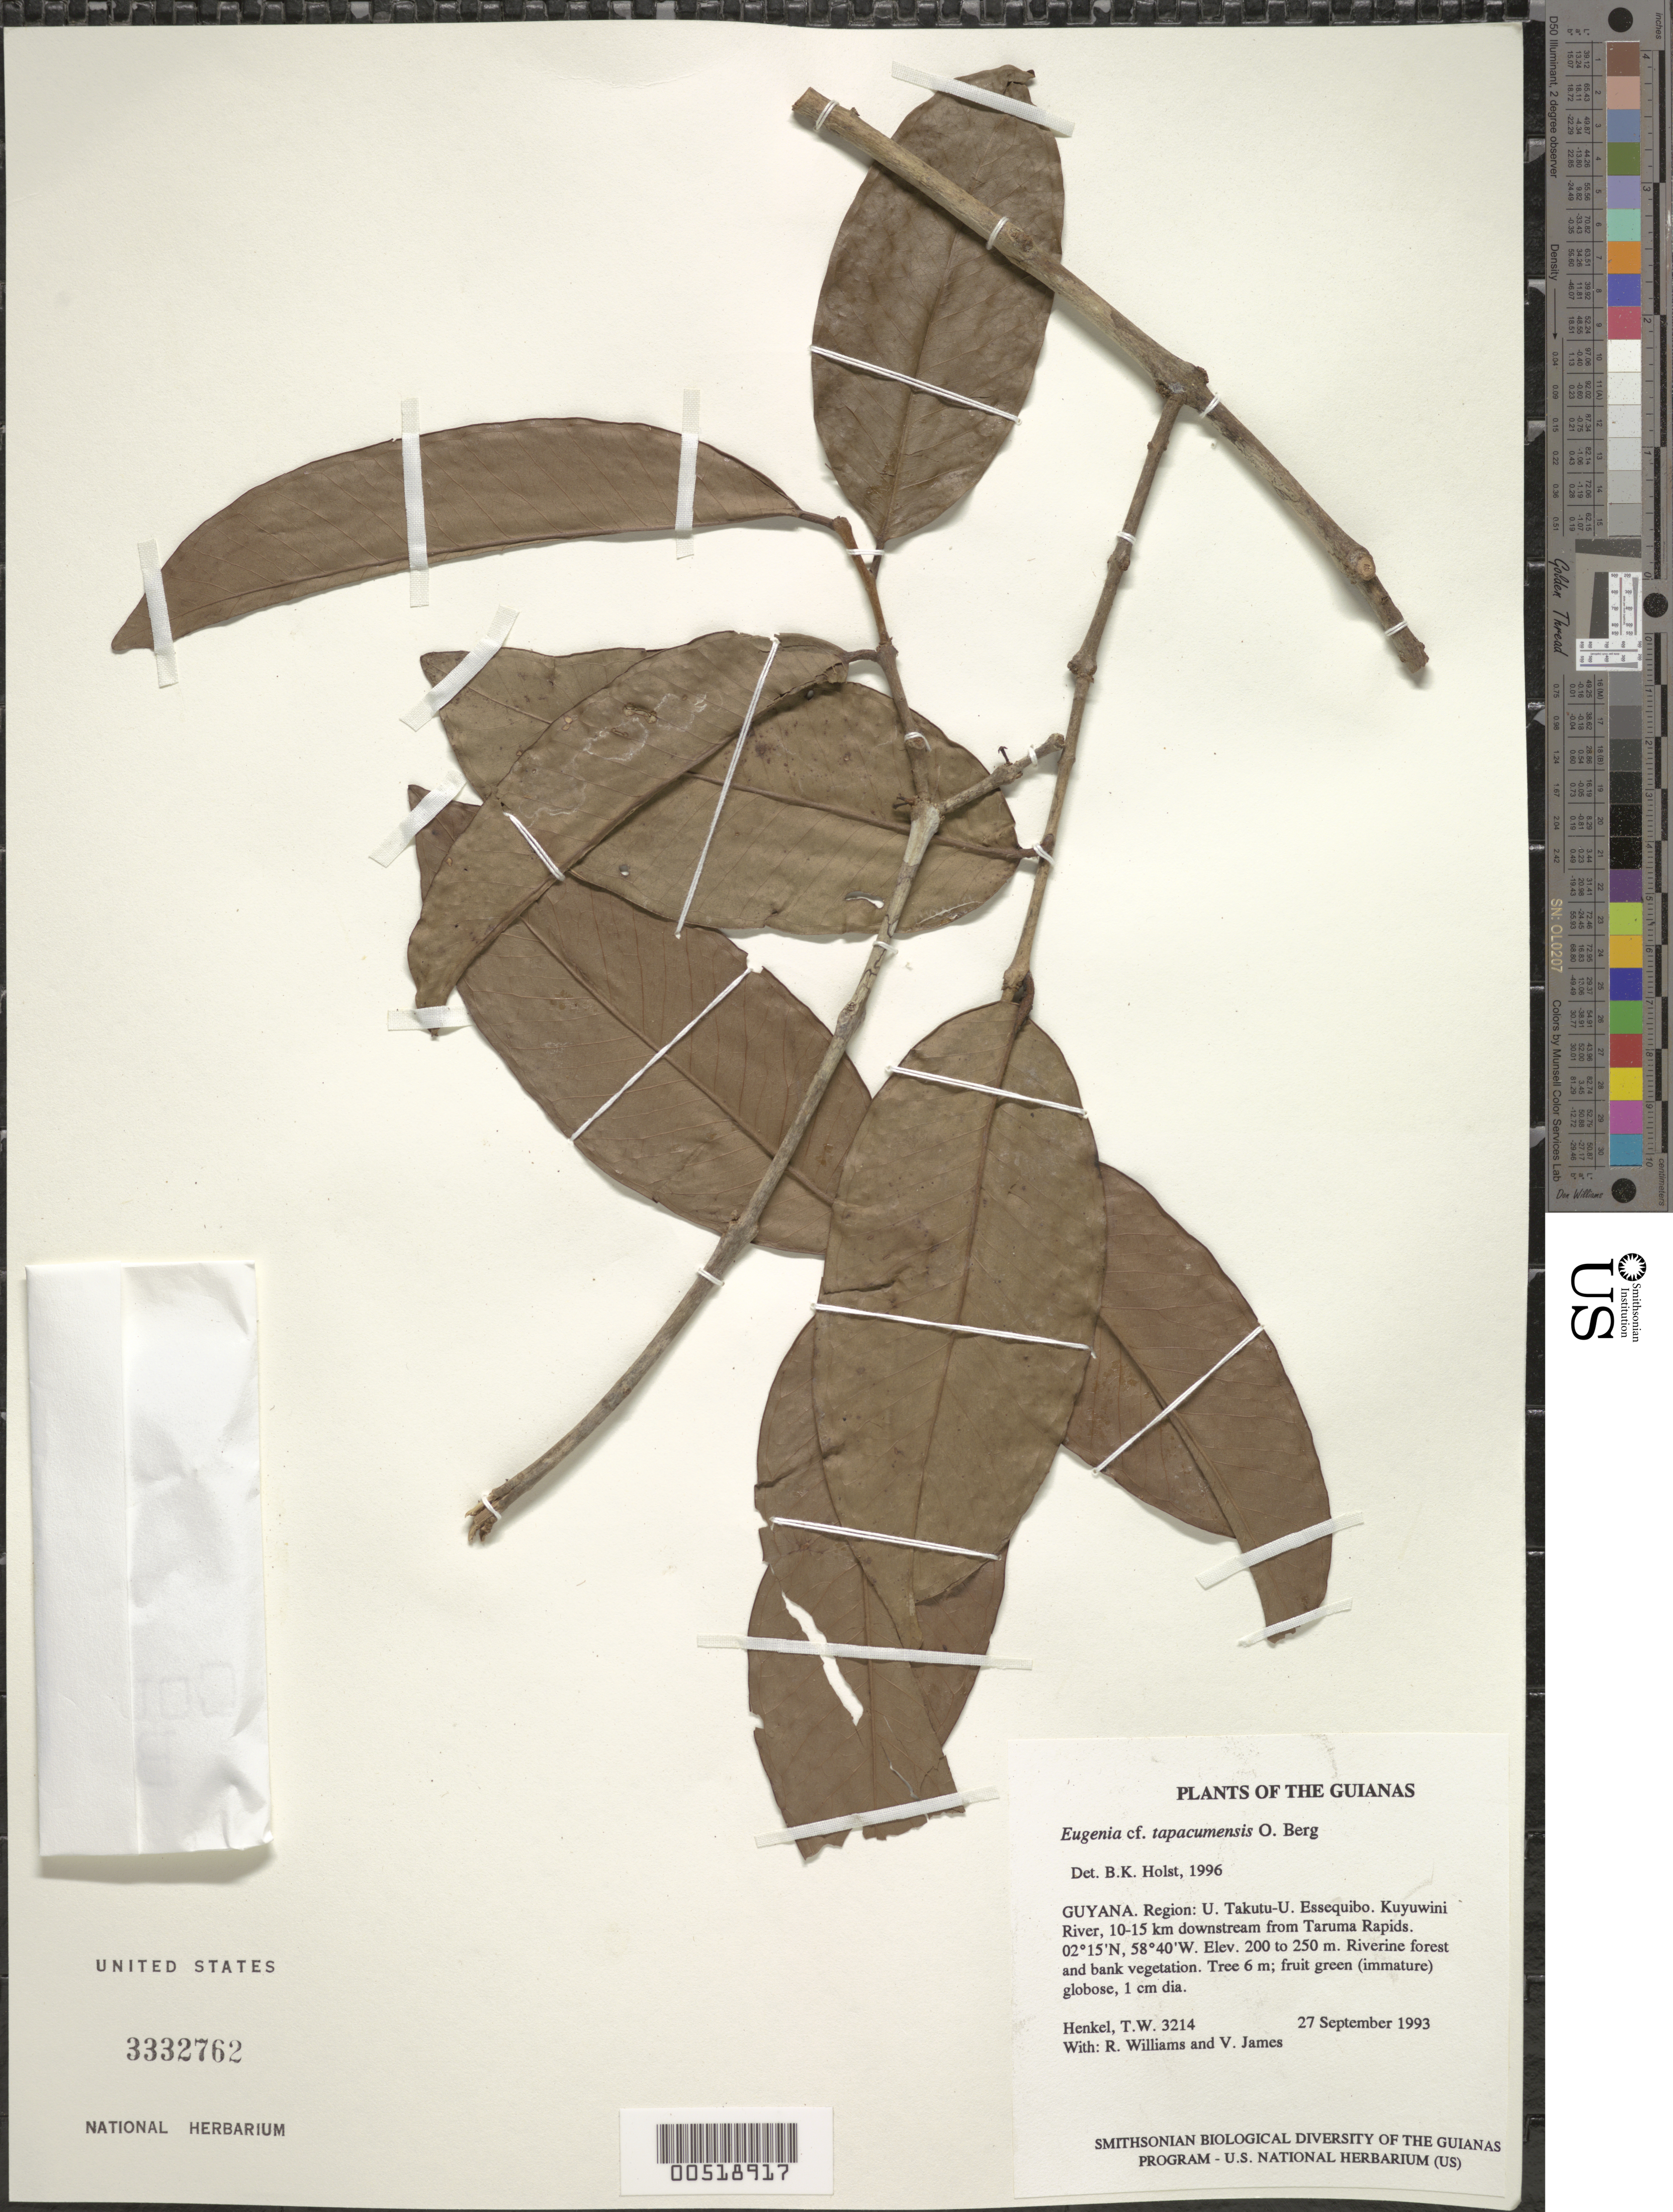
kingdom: Plantae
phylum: Tracheophyta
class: Magnoliopsida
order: Myrtales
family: Myrtaceae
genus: Eugenia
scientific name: Eugenia stictopetala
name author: DC.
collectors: T. Henkel, R. Williams & V. James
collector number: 3214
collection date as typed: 27 September 1993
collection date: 1993-09-27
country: Guyana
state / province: U. Takutu-U. Essequibo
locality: Kuyuwini River, 10-15 km downstream from Taruma Rapids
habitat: Riverine forest and bank vegetation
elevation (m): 200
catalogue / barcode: US 3332762